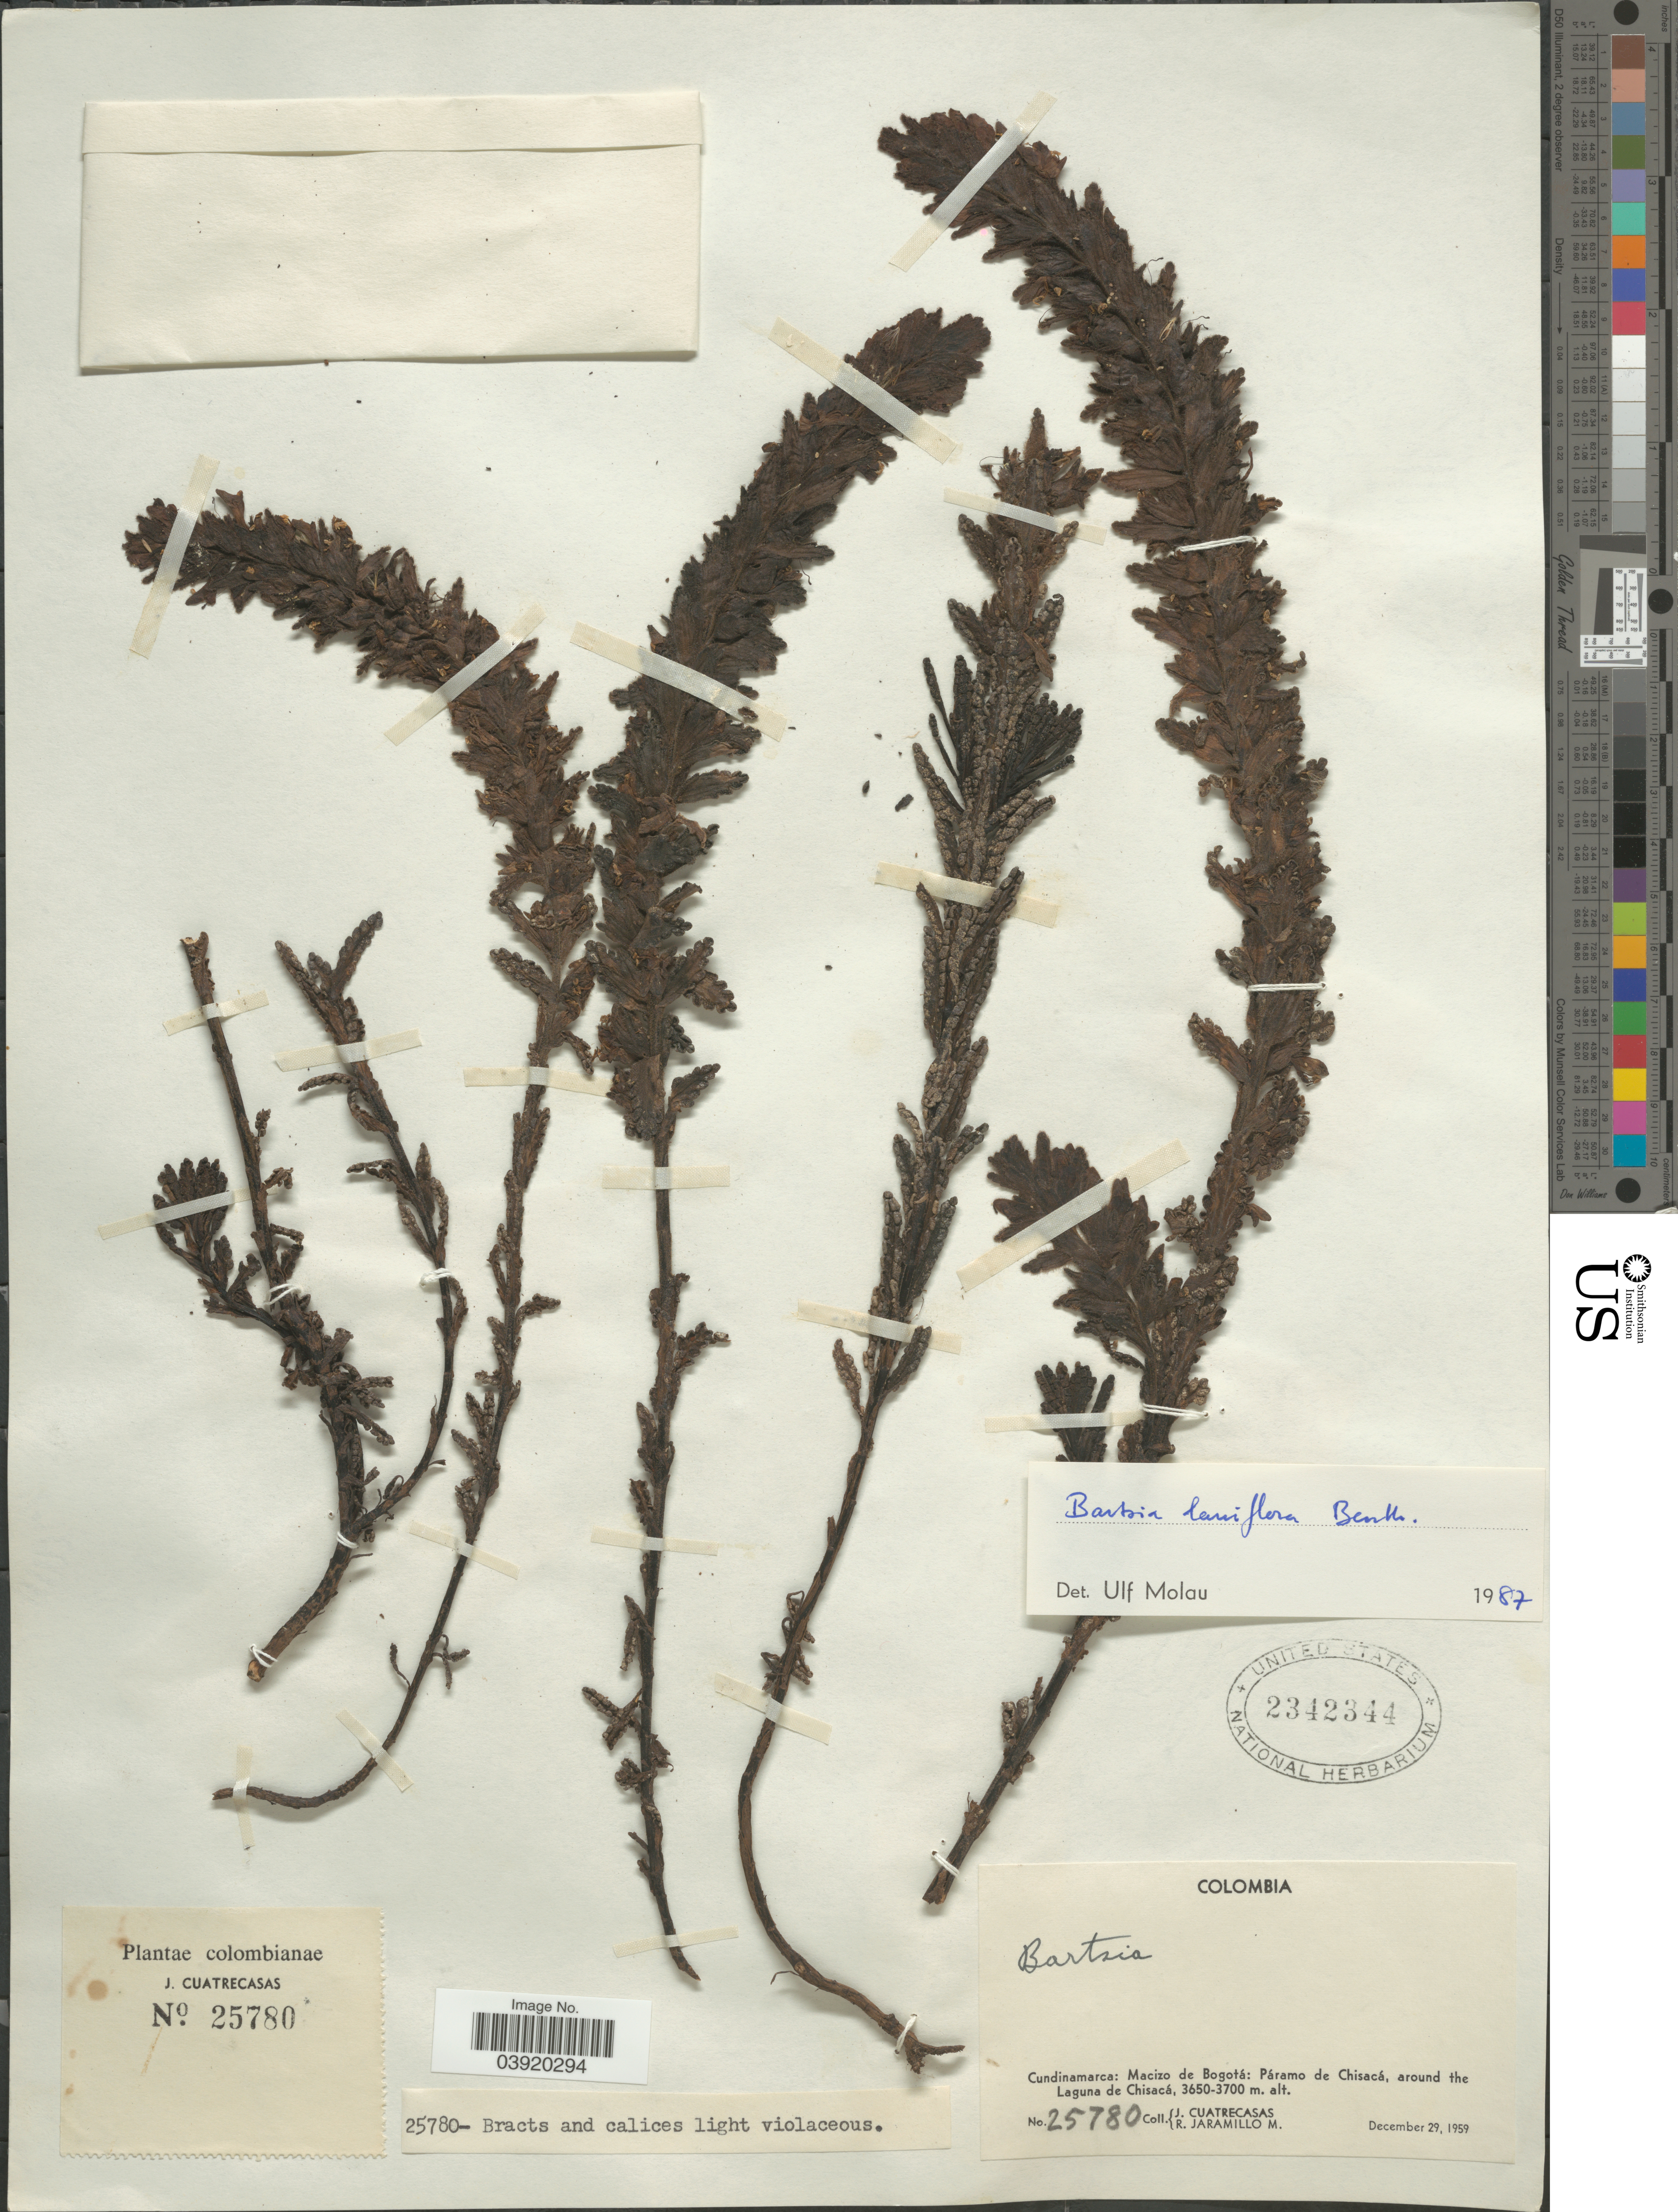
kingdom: Plantae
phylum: Tracheophyta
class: Magnoliopsida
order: Lamiales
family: Orobanchaceae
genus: Bartsia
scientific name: Bartsia laniflora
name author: Benth.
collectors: J. Cuatrecasas & R. Jaramillo M.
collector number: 25780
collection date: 1959-12-29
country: Colombia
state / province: Cundinamarca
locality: Macizo de Bogotá: Páramo de Chisacá, around the Laguna de Chisacá.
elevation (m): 3650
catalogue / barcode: US 2342344